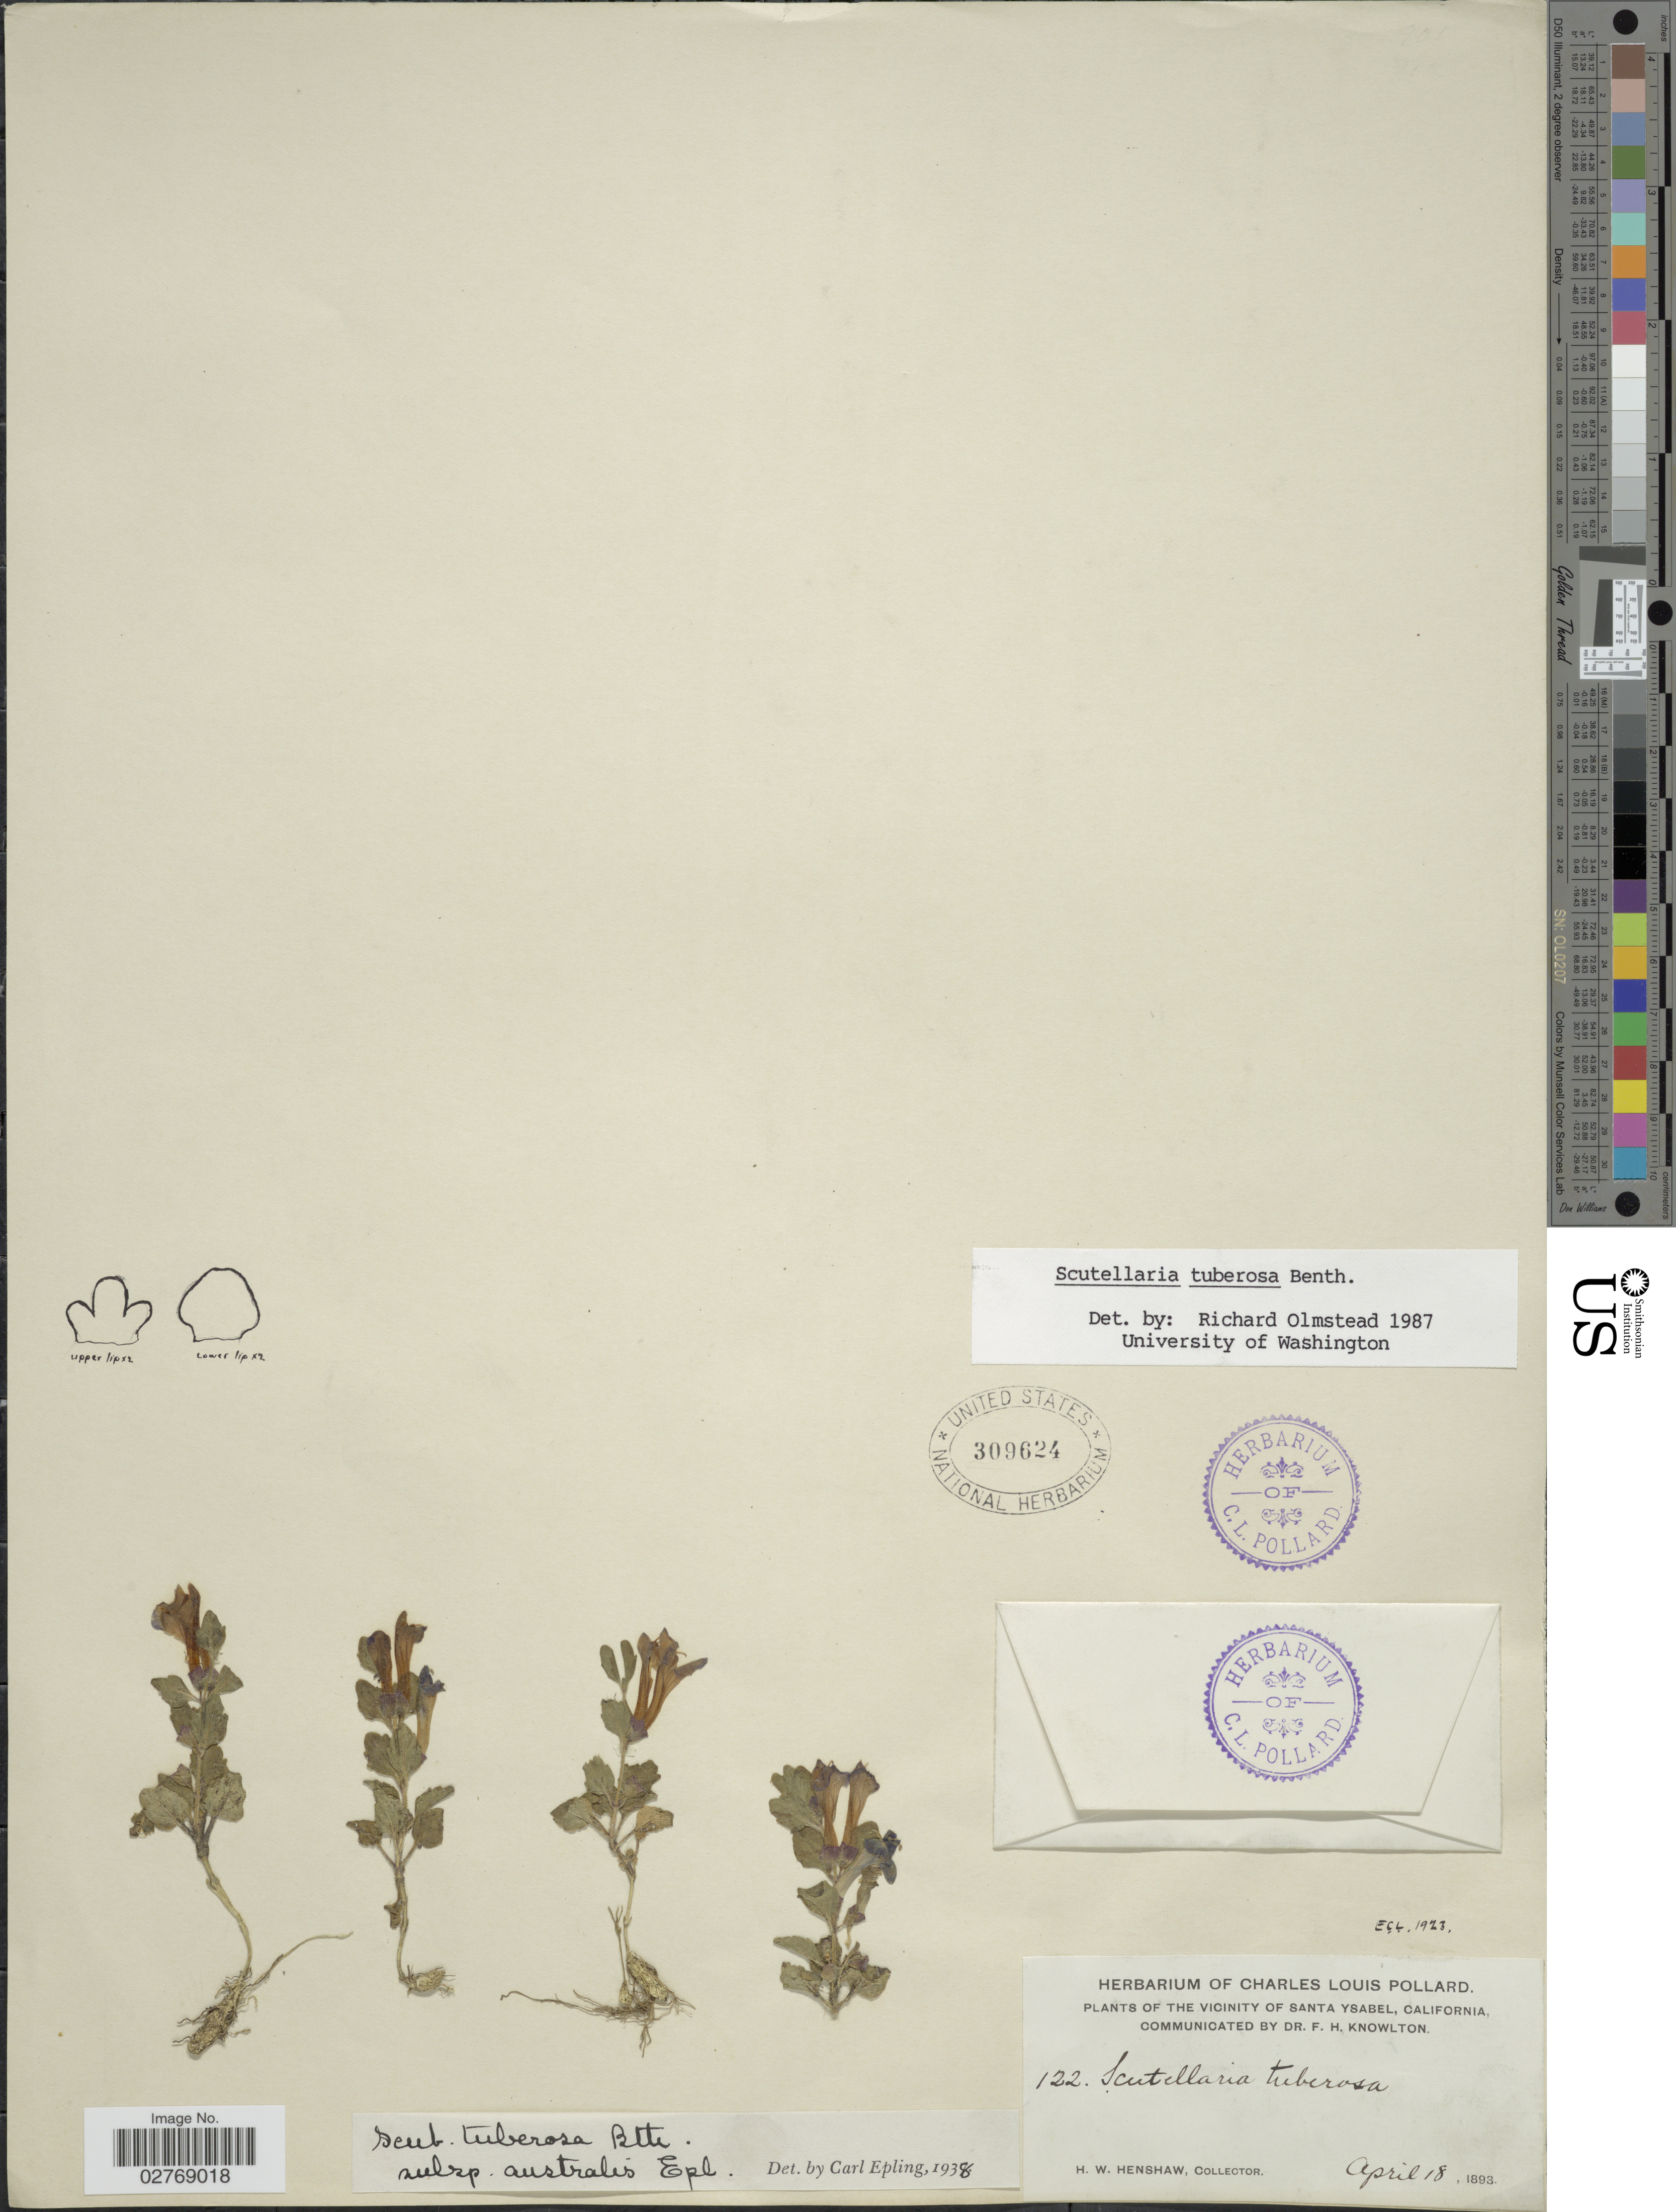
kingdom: Plantae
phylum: Tracheophyta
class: Magnoliopsida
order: Lamiales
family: Lamiaceae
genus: Scutellaria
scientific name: Scutellaria tuberosa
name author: Benth.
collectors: H. Henshaw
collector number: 122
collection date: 1893-04-18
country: United States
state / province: California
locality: Vicinity of Santa Ysabel.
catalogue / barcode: US 309624